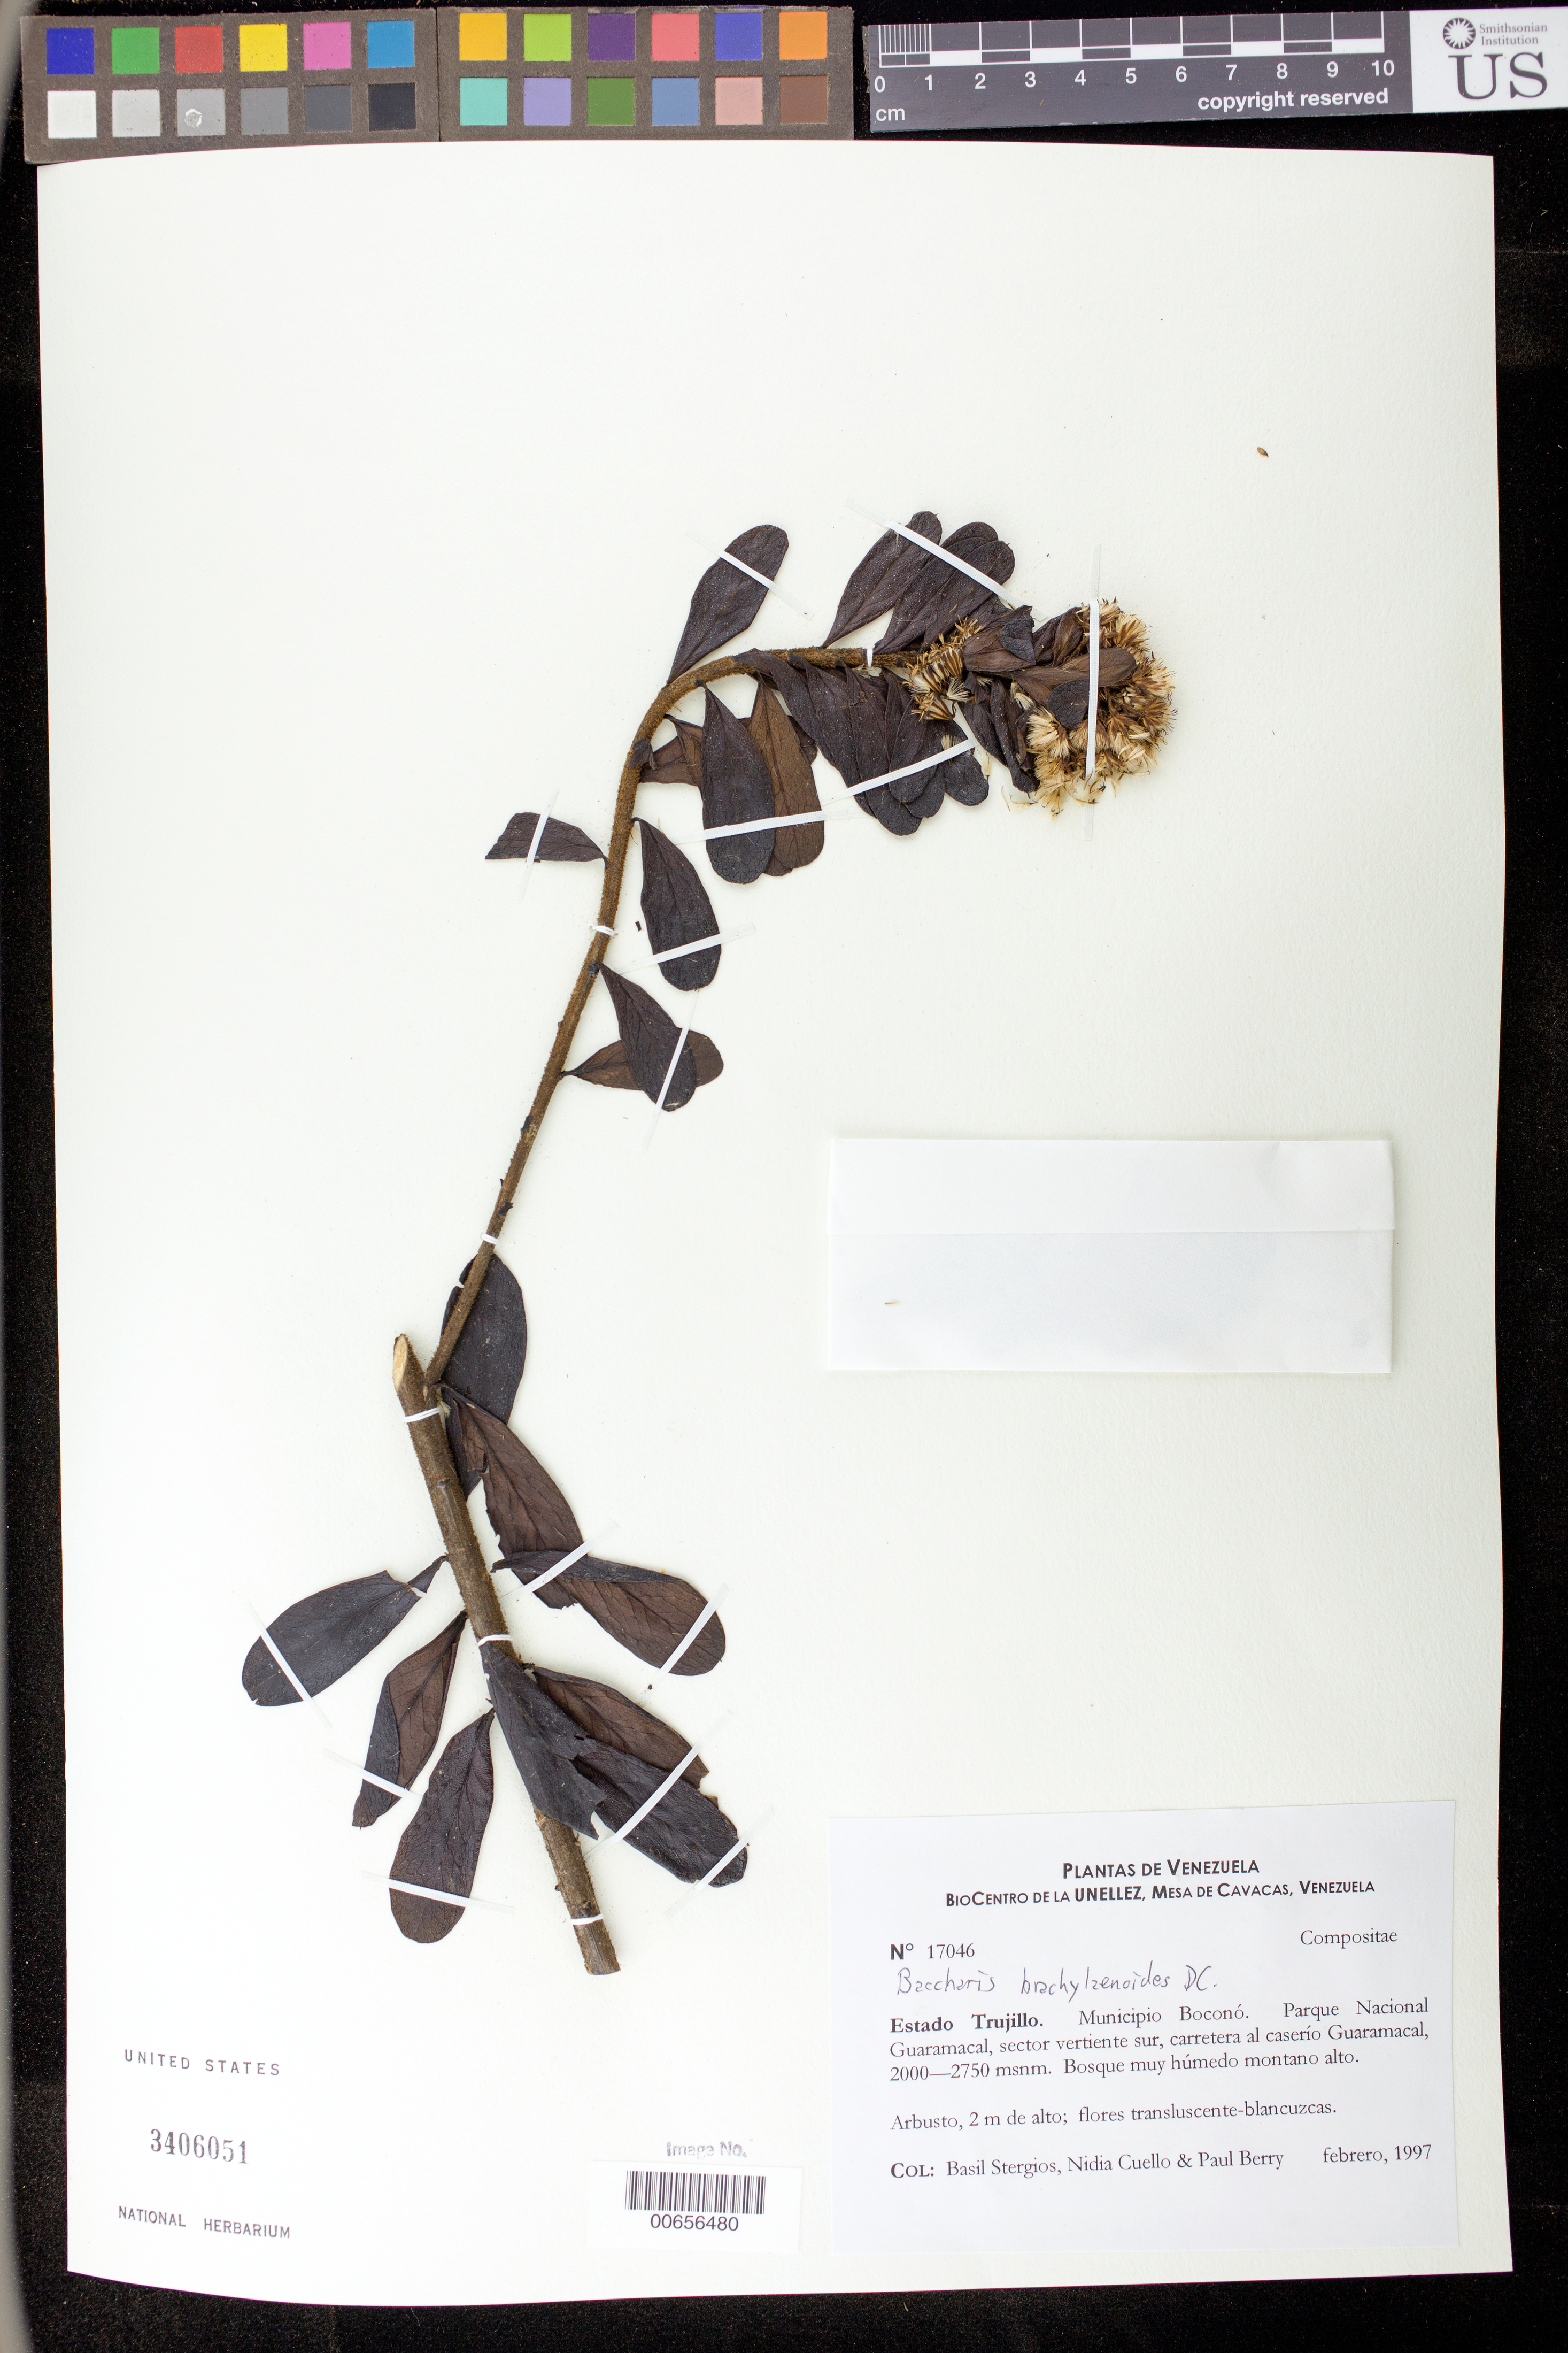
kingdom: Plantae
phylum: Tracheophyta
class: Magnoliopsida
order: Asterales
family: Asteraceae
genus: Baccharis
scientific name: Baccharis brachylaenoides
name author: DC.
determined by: Robinson, Harold E., (US)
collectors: B. G. Stergios, N. L. Cuello & P. Berry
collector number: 17046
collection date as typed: Feb 1997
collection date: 1997-02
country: Venezuela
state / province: Trujillo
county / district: Boconó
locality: Parque Nacional Guaramacal. Sector vertiente S. Carretera al caserío Guaramacal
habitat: Bosque muy húmedo montano alto.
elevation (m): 2000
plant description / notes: MY, PORT, US, VEN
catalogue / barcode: US 3406051